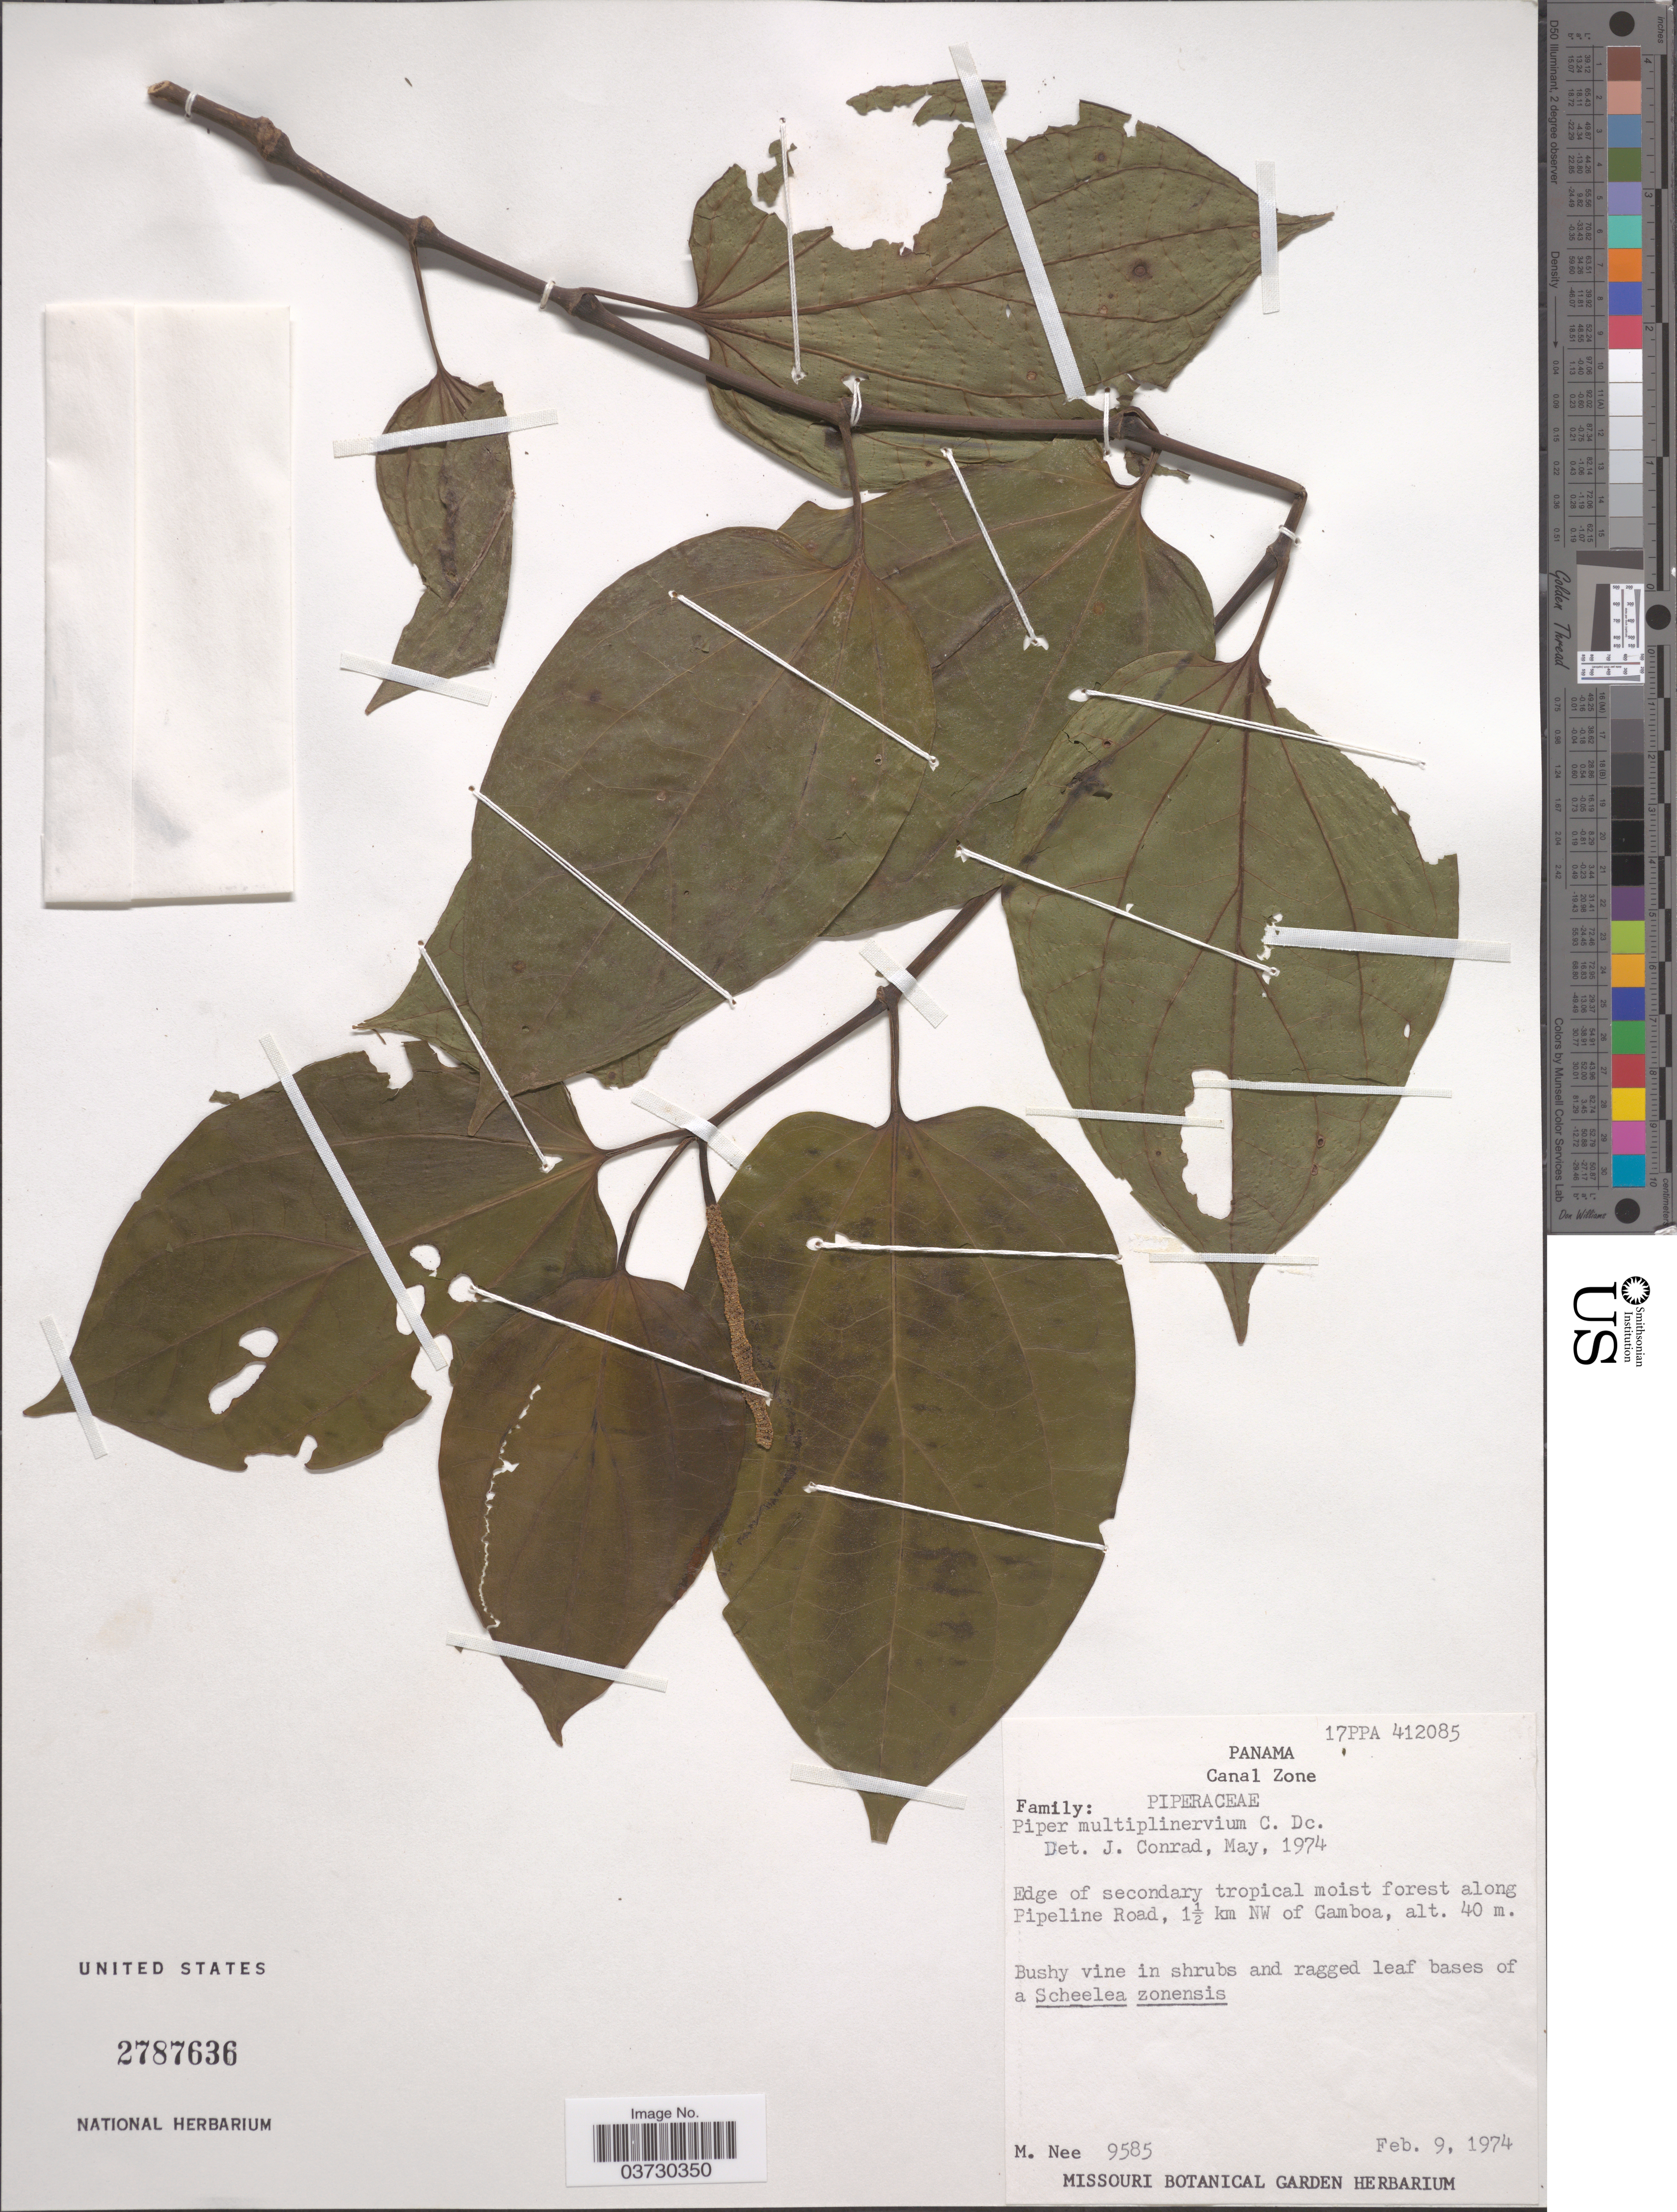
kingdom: Plantae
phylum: Tracheophyta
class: Magnoliopsida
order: Piperales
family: Piperaceae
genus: Piper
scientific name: Piper multiplinervium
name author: C. DC.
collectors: M. Nee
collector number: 9585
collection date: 1974-02-09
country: Panama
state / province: Colón / Panamá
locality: Canal Zone. Along Pipeline Road, 1½ km NW of Gamboa.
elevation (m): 40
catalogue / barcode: US 2787636